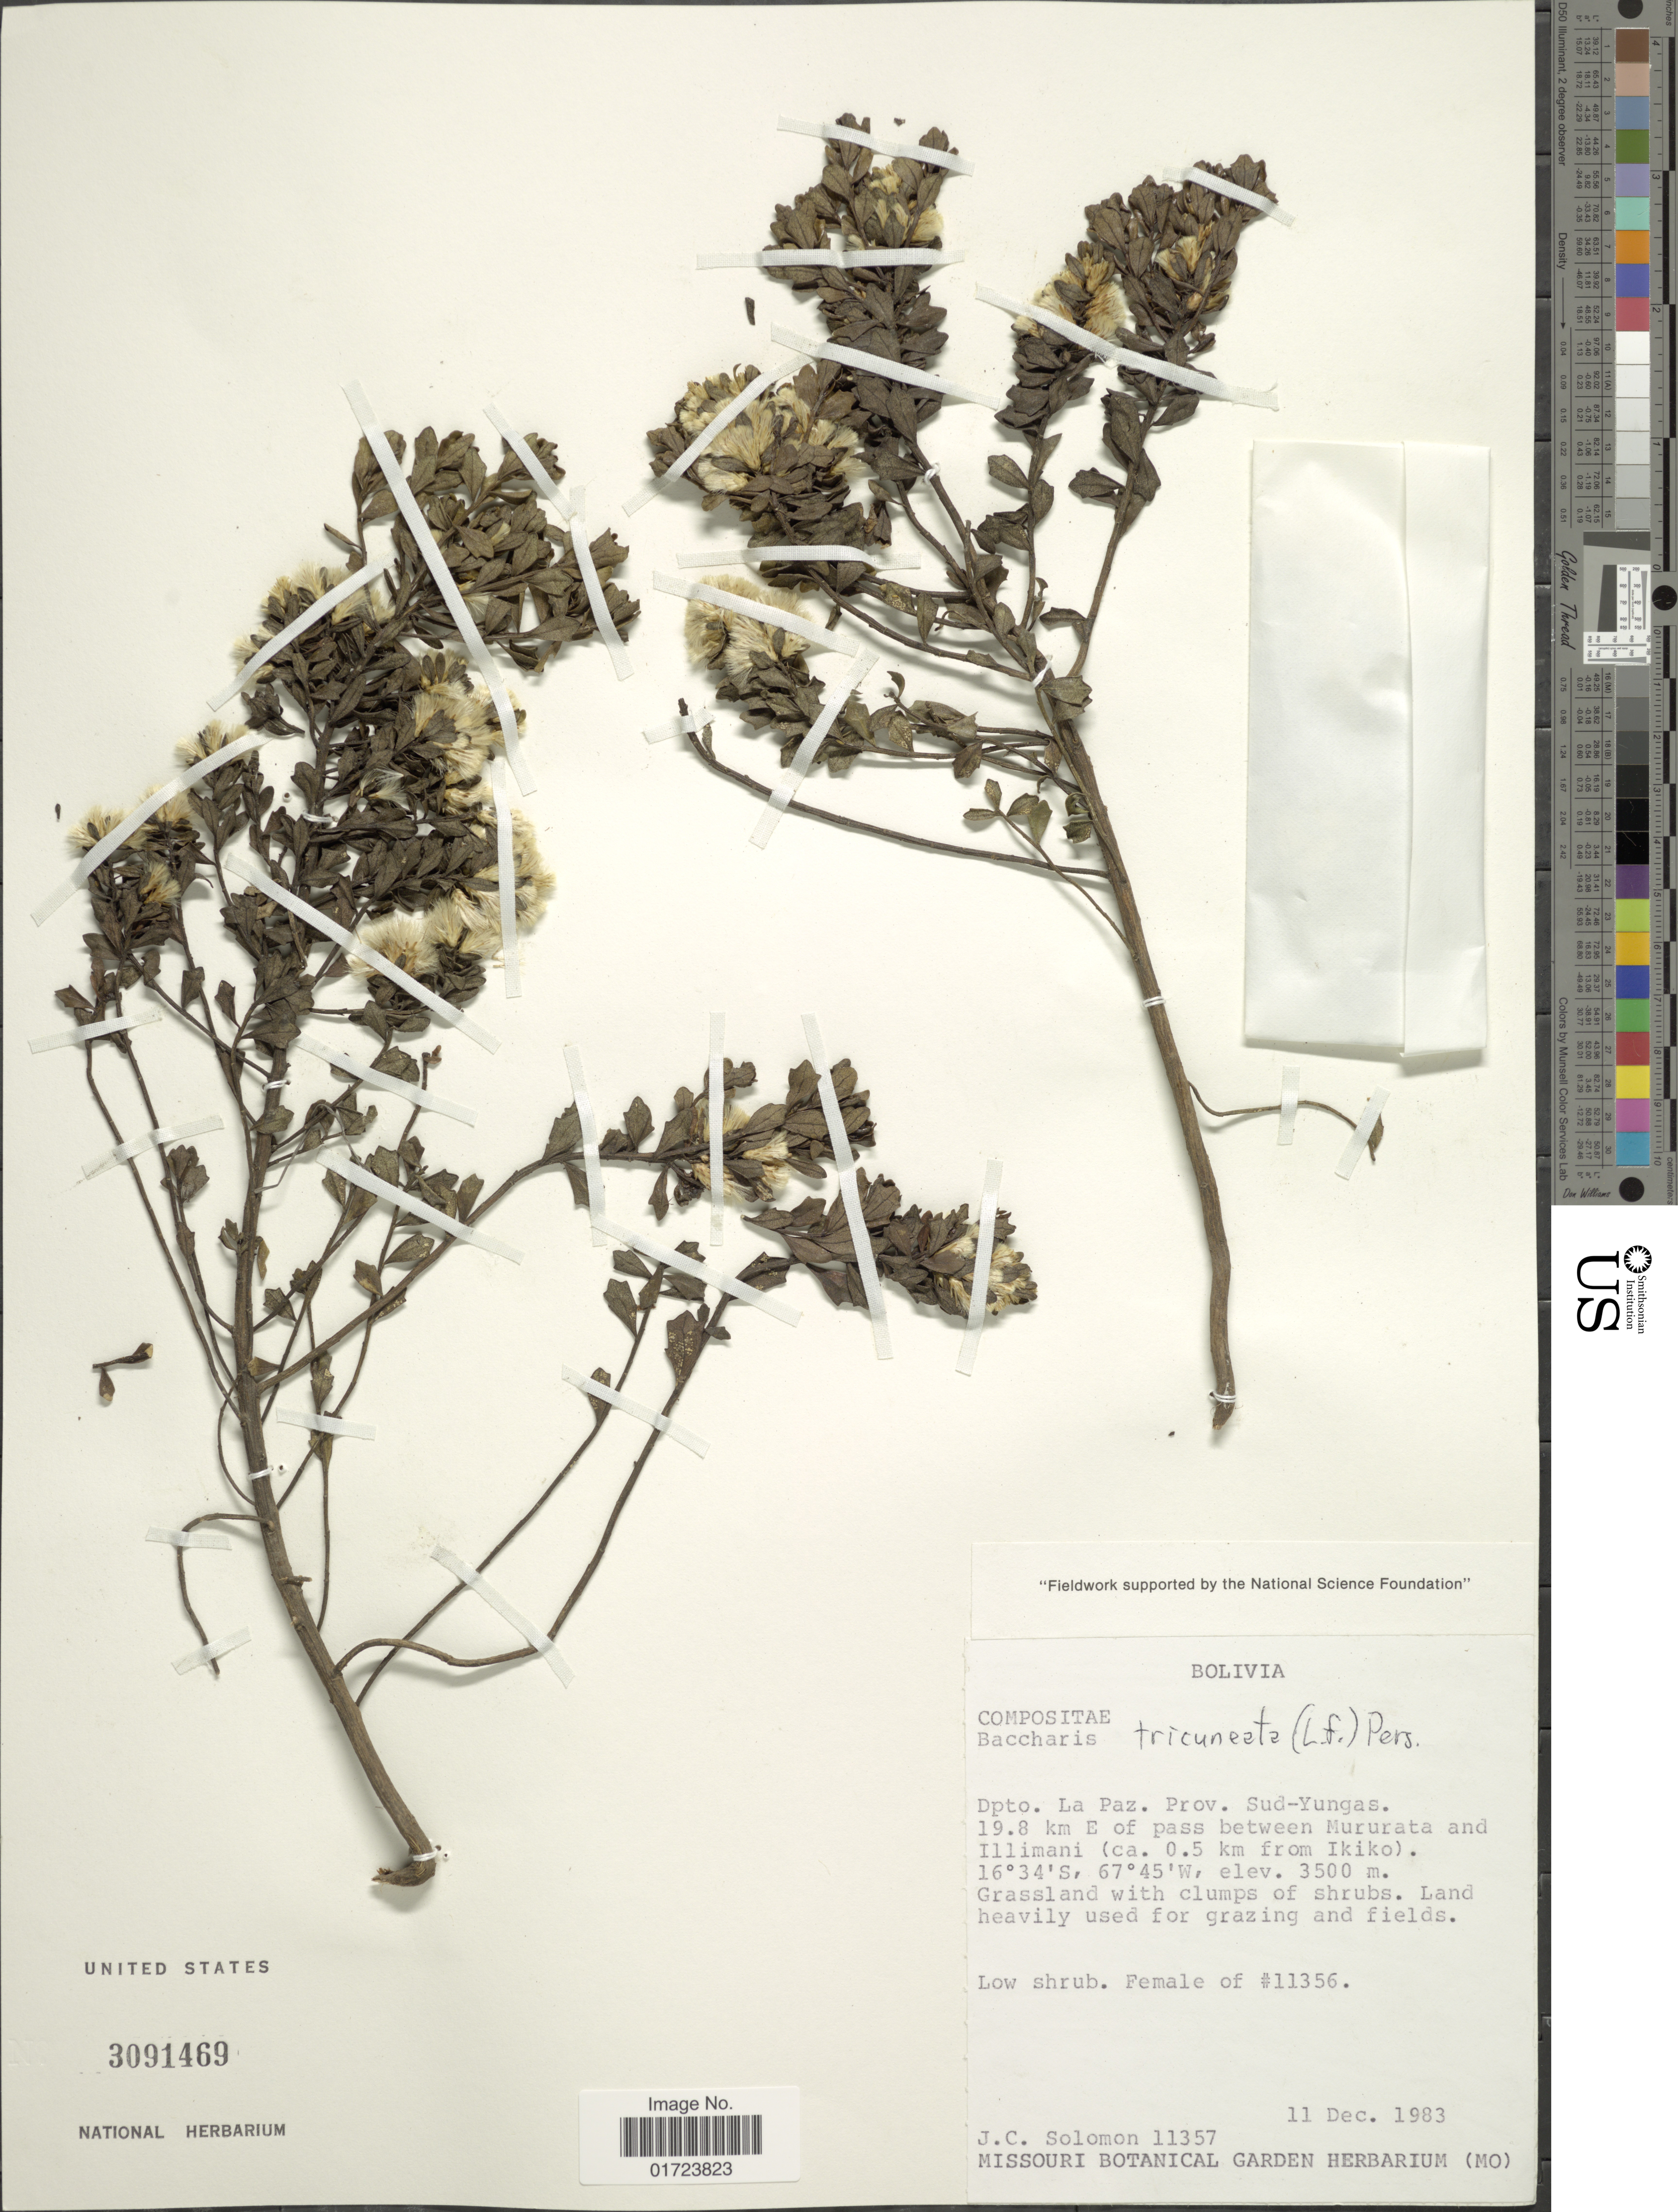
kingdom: Plantae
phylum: Tracheophyta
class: Magnoliopsida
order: Asterales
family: Asteraceae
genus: Baccharis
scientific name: Baccharis tricuneata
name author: (L. f.) Pers.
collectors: J. C. Solomon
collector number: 11357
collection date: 1983-12-11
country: Bolivia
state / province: La Paz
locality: Dpto. La Paz. Prov. Sud-Yungas. 19.8 km E of pass between Mururata and Illimani (ca. 0.5 km from Ikiko).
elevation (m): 3500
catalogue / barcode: US 3091469